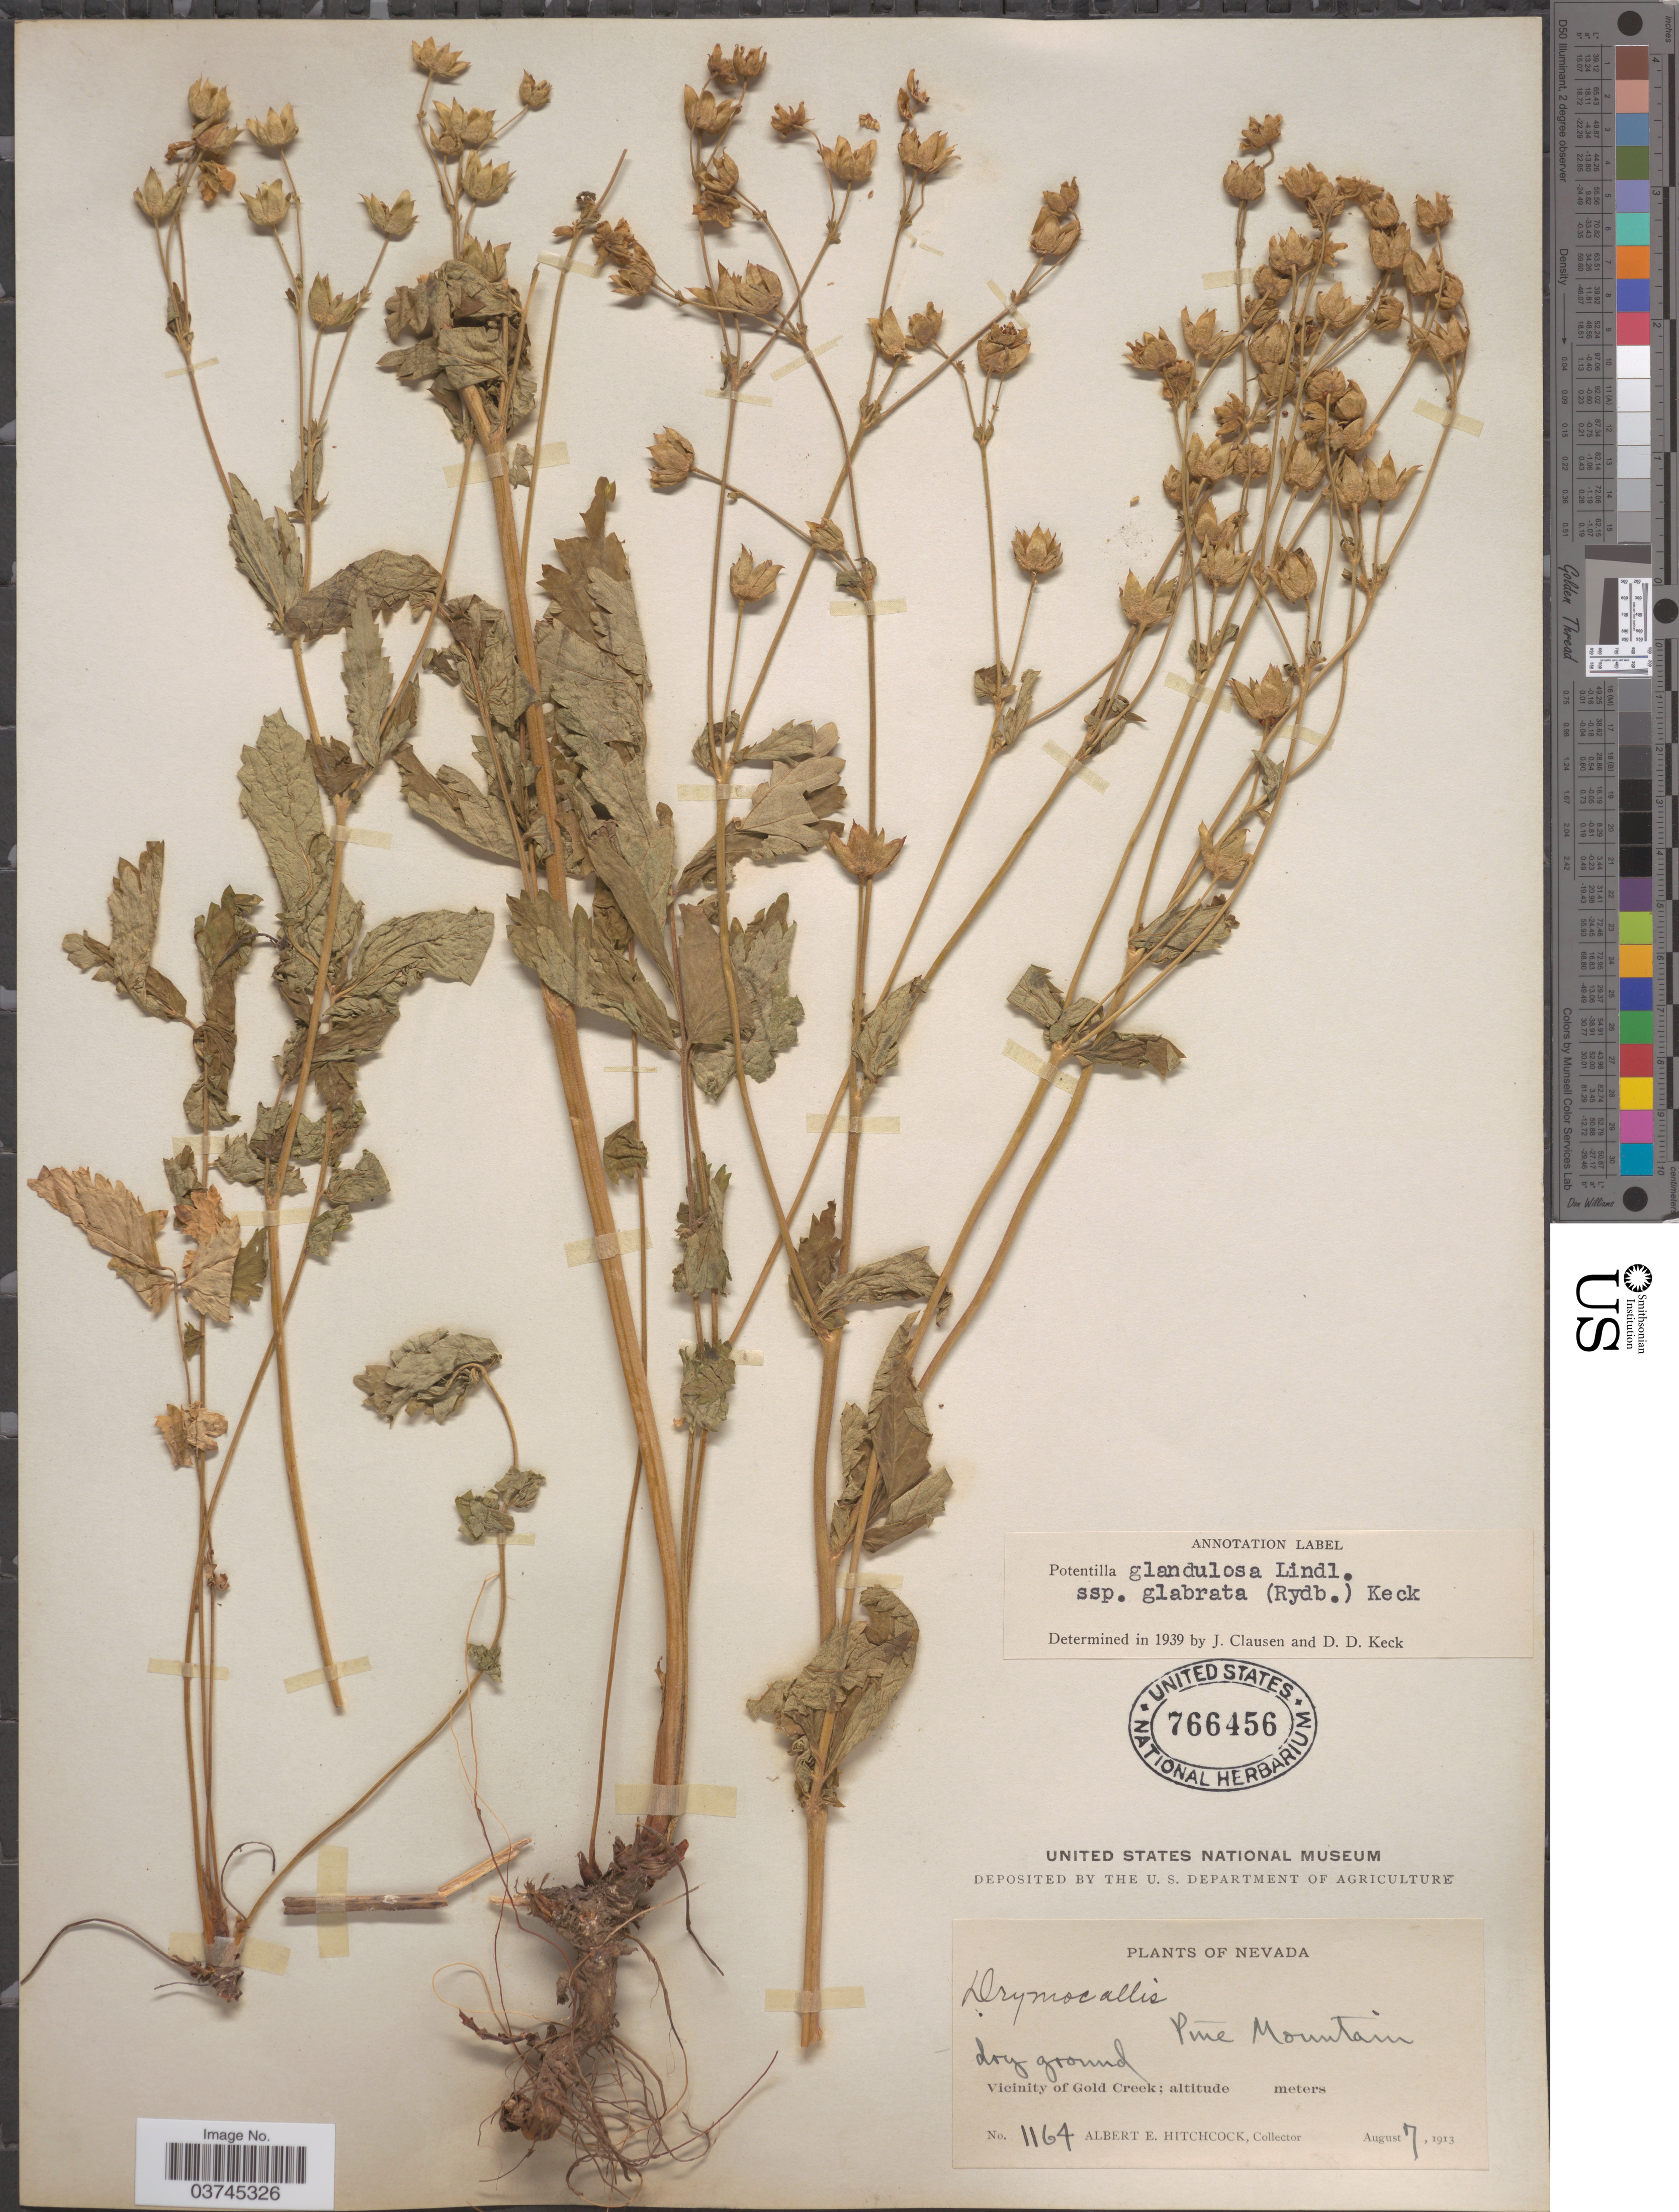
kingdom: Plantae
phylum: Tracheophyta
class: Magnoliopsida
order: Rosales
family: Rosaceae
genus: Drymocallis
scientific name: Drymocallis glabrata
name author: Rydb.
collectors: A. Hitchcock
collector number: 1164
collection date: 1913-08-07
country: United States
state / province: Nevada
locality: Pine Mountain. Vicinity of Gold Creek.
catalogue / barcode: US 766456